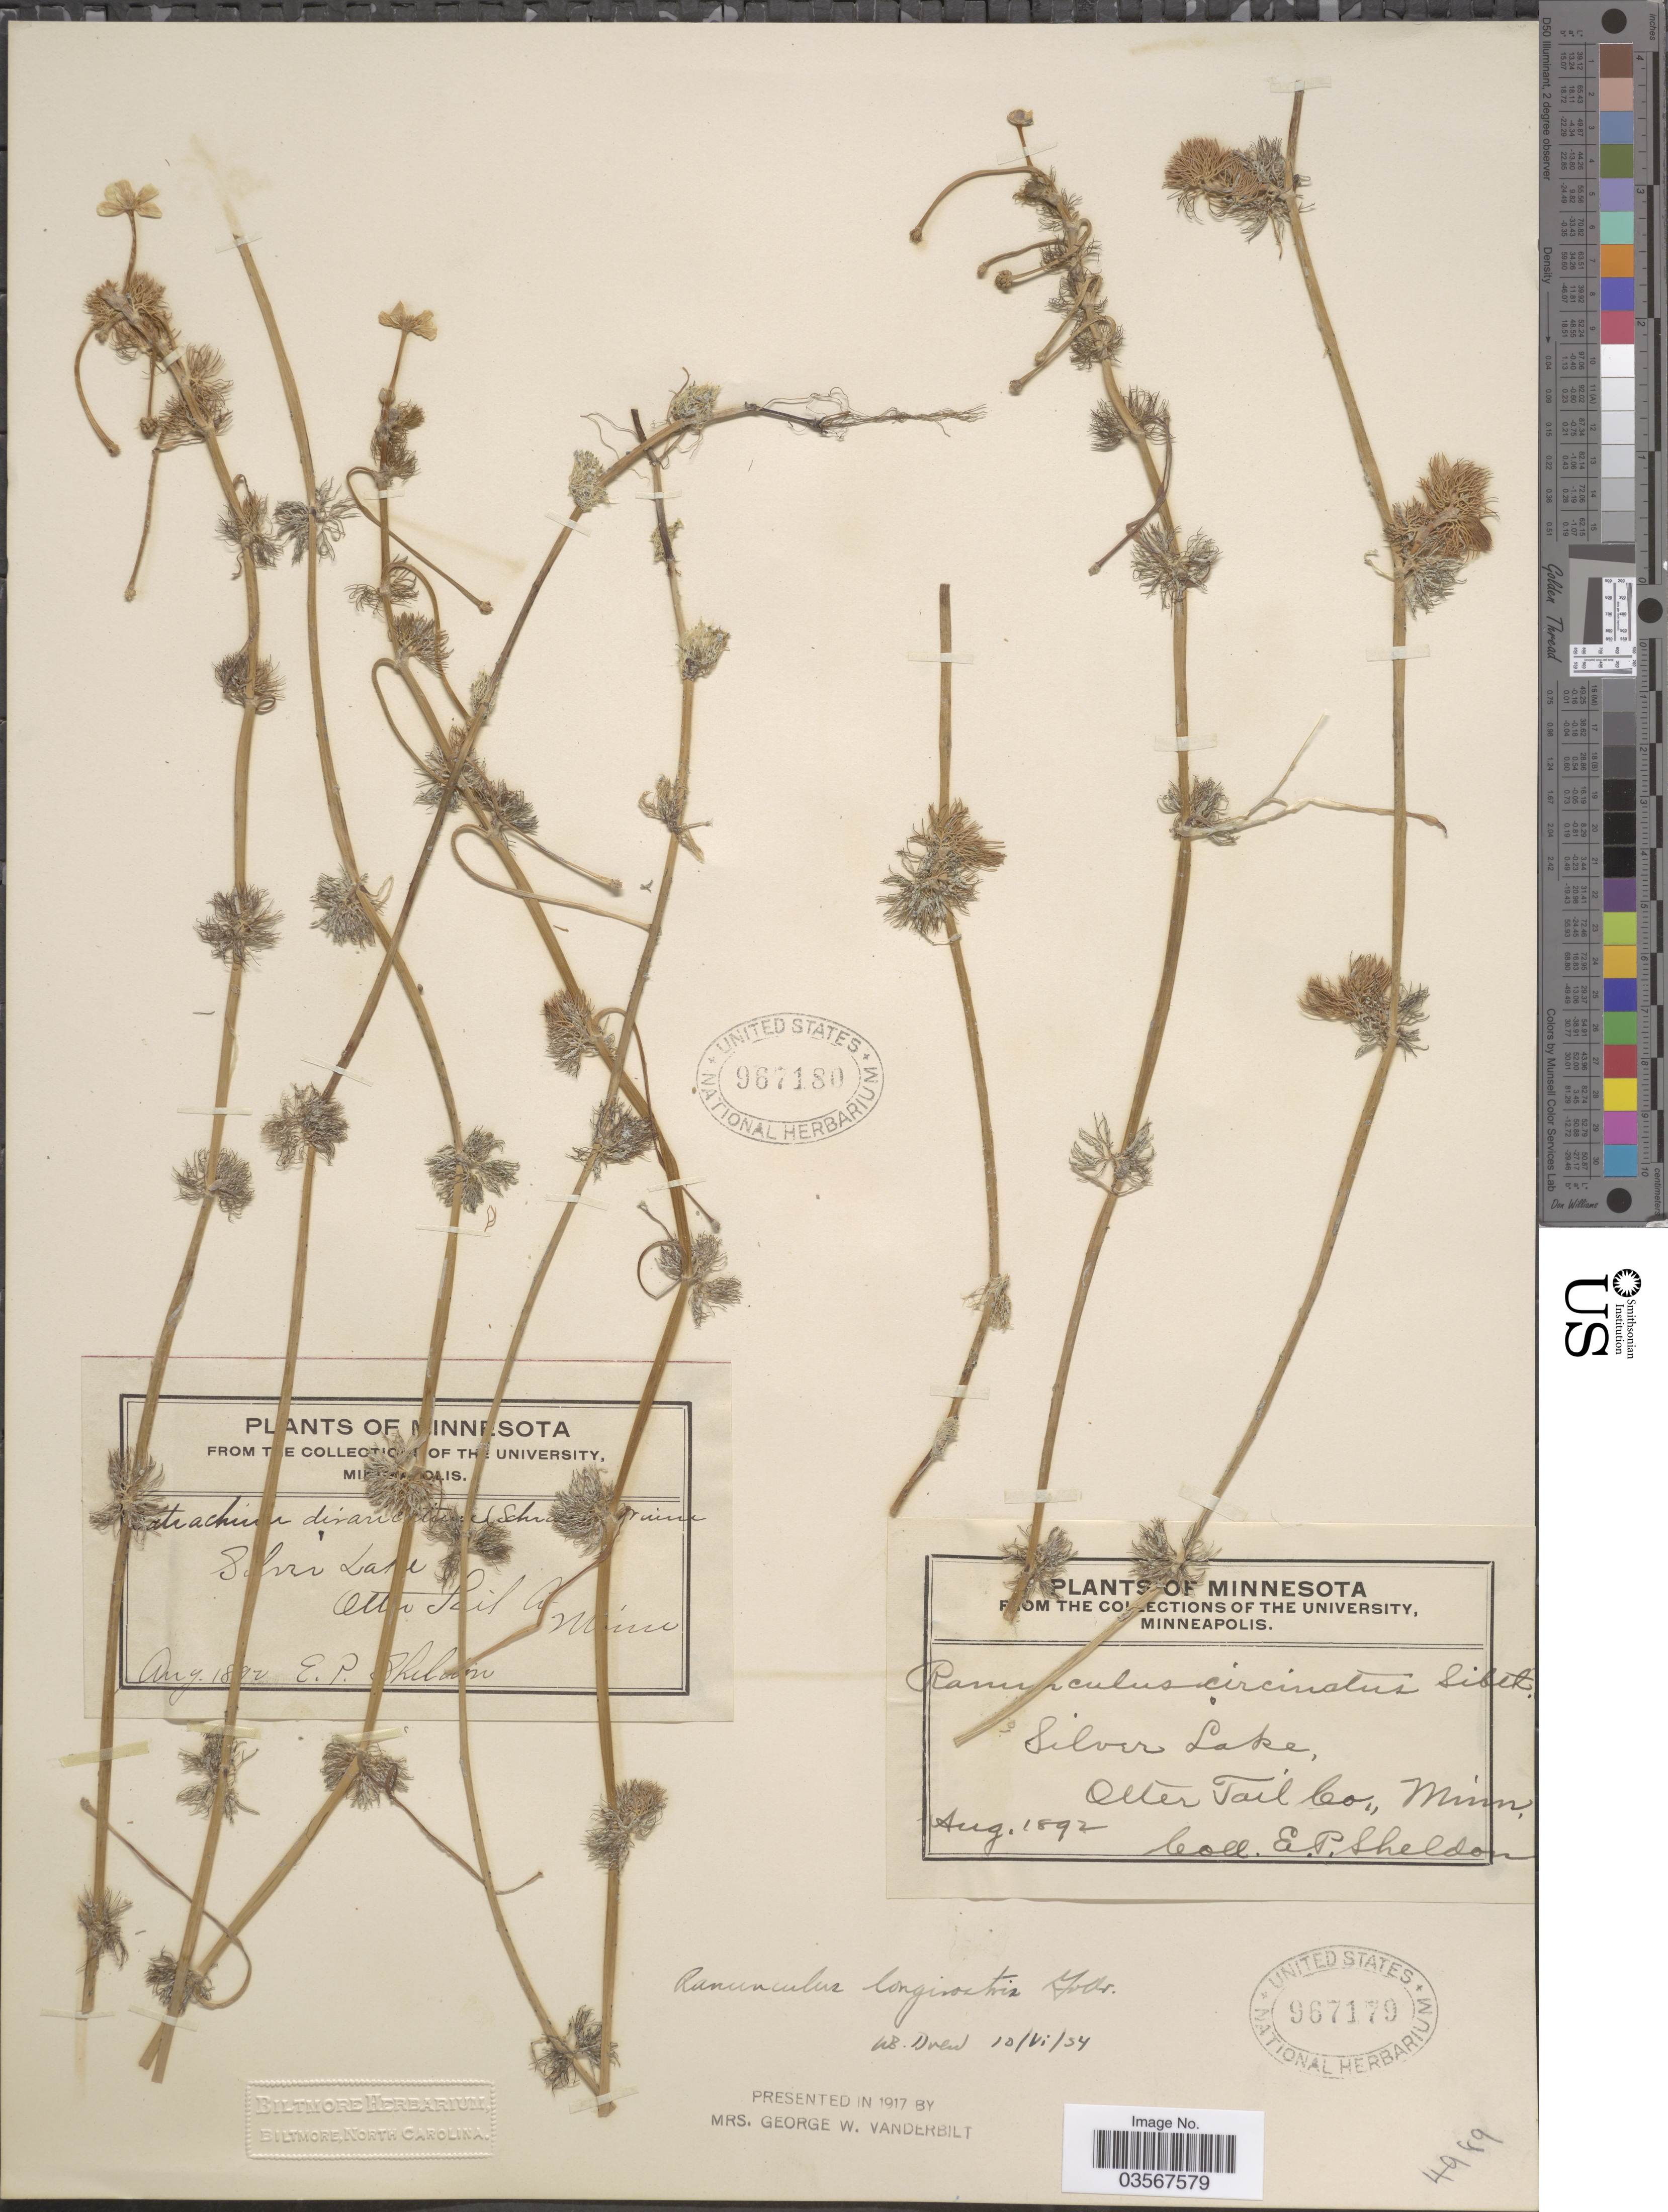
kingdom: Plantae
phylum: Tracheophyta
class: Magnoliopsida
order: Ranunculales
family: Ranunculaceae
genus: Ranunculus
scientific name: Ranunculus longirostris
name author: Godr.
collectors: E. P. Sheldon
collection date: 1892-08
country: United States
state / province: Minnesota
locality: Silver Lake. Otter Tail Co.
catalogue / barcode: US 967180